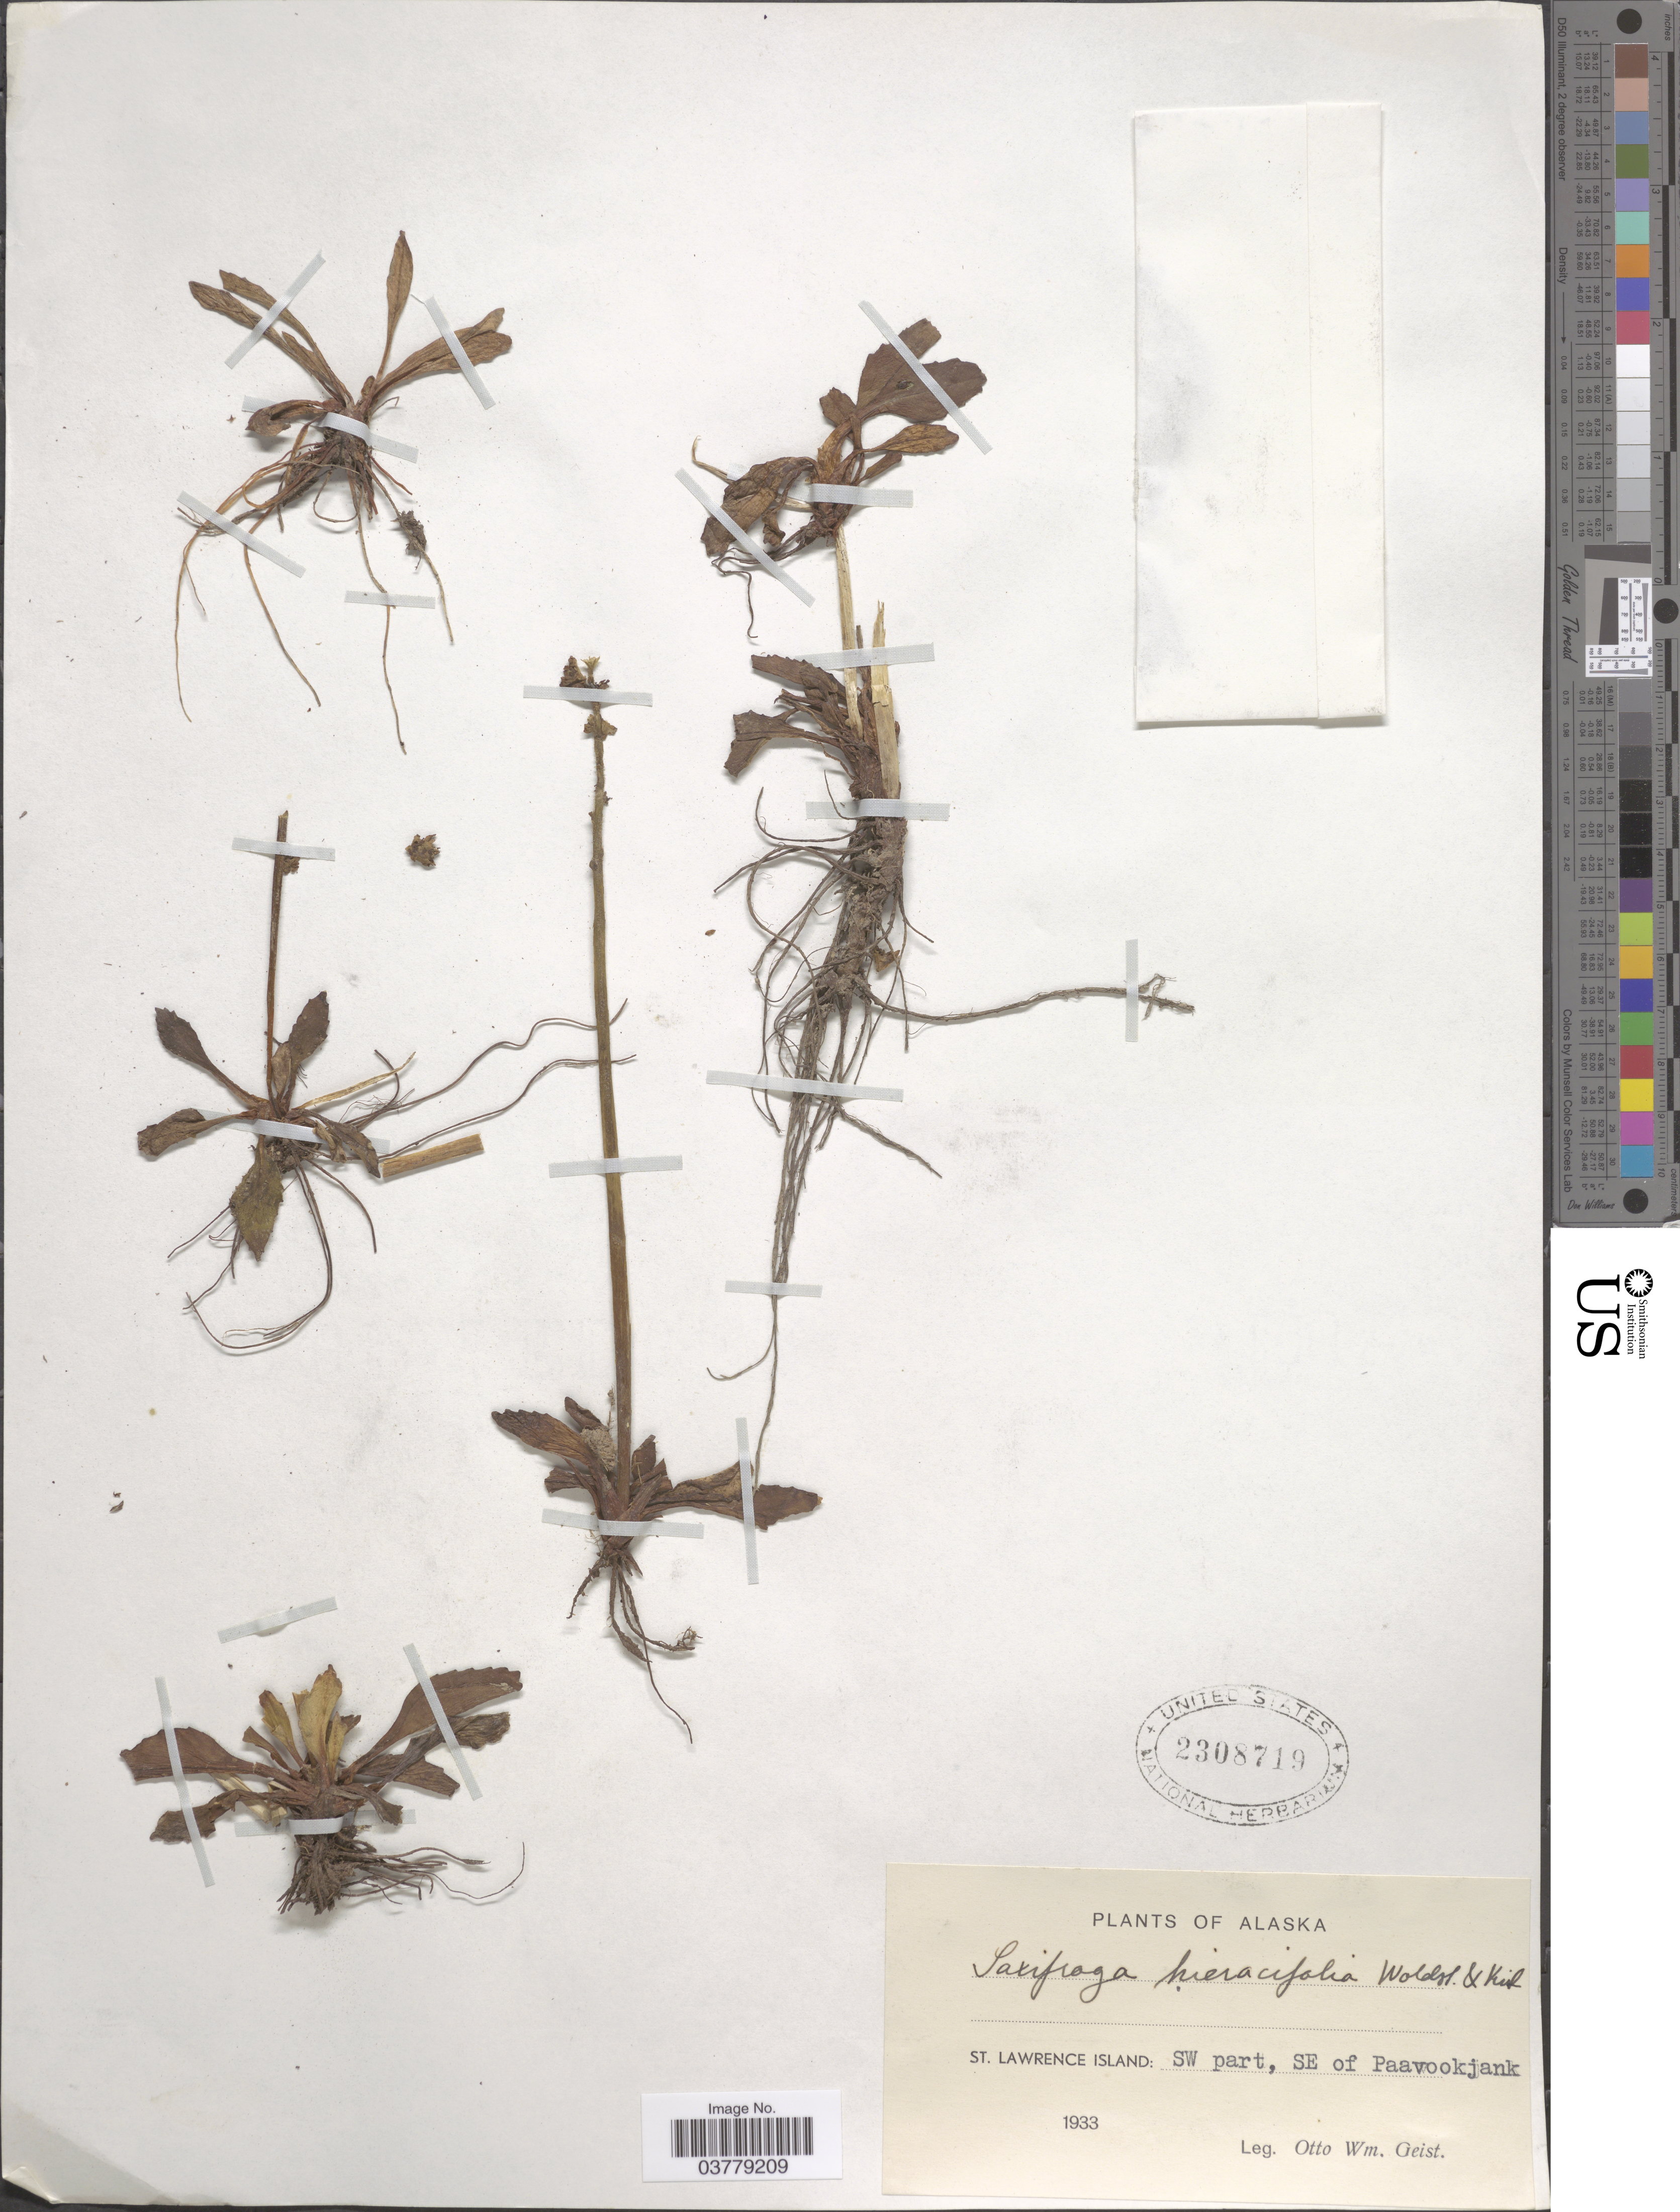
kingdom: Plantae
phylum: Tracheophyta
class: Magnoliopsida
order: Saxifragales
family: Saxifragaceae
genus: Micranthes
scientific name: Micranthes hieraciifolia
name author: (Waldst. & Kit. ex Willd.) Haw.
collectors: O. Geist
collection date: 1933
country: United States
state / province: Alaska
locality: St. Lawrence Island: SW part, SE of Paavookjank.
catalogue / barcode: US 2308719